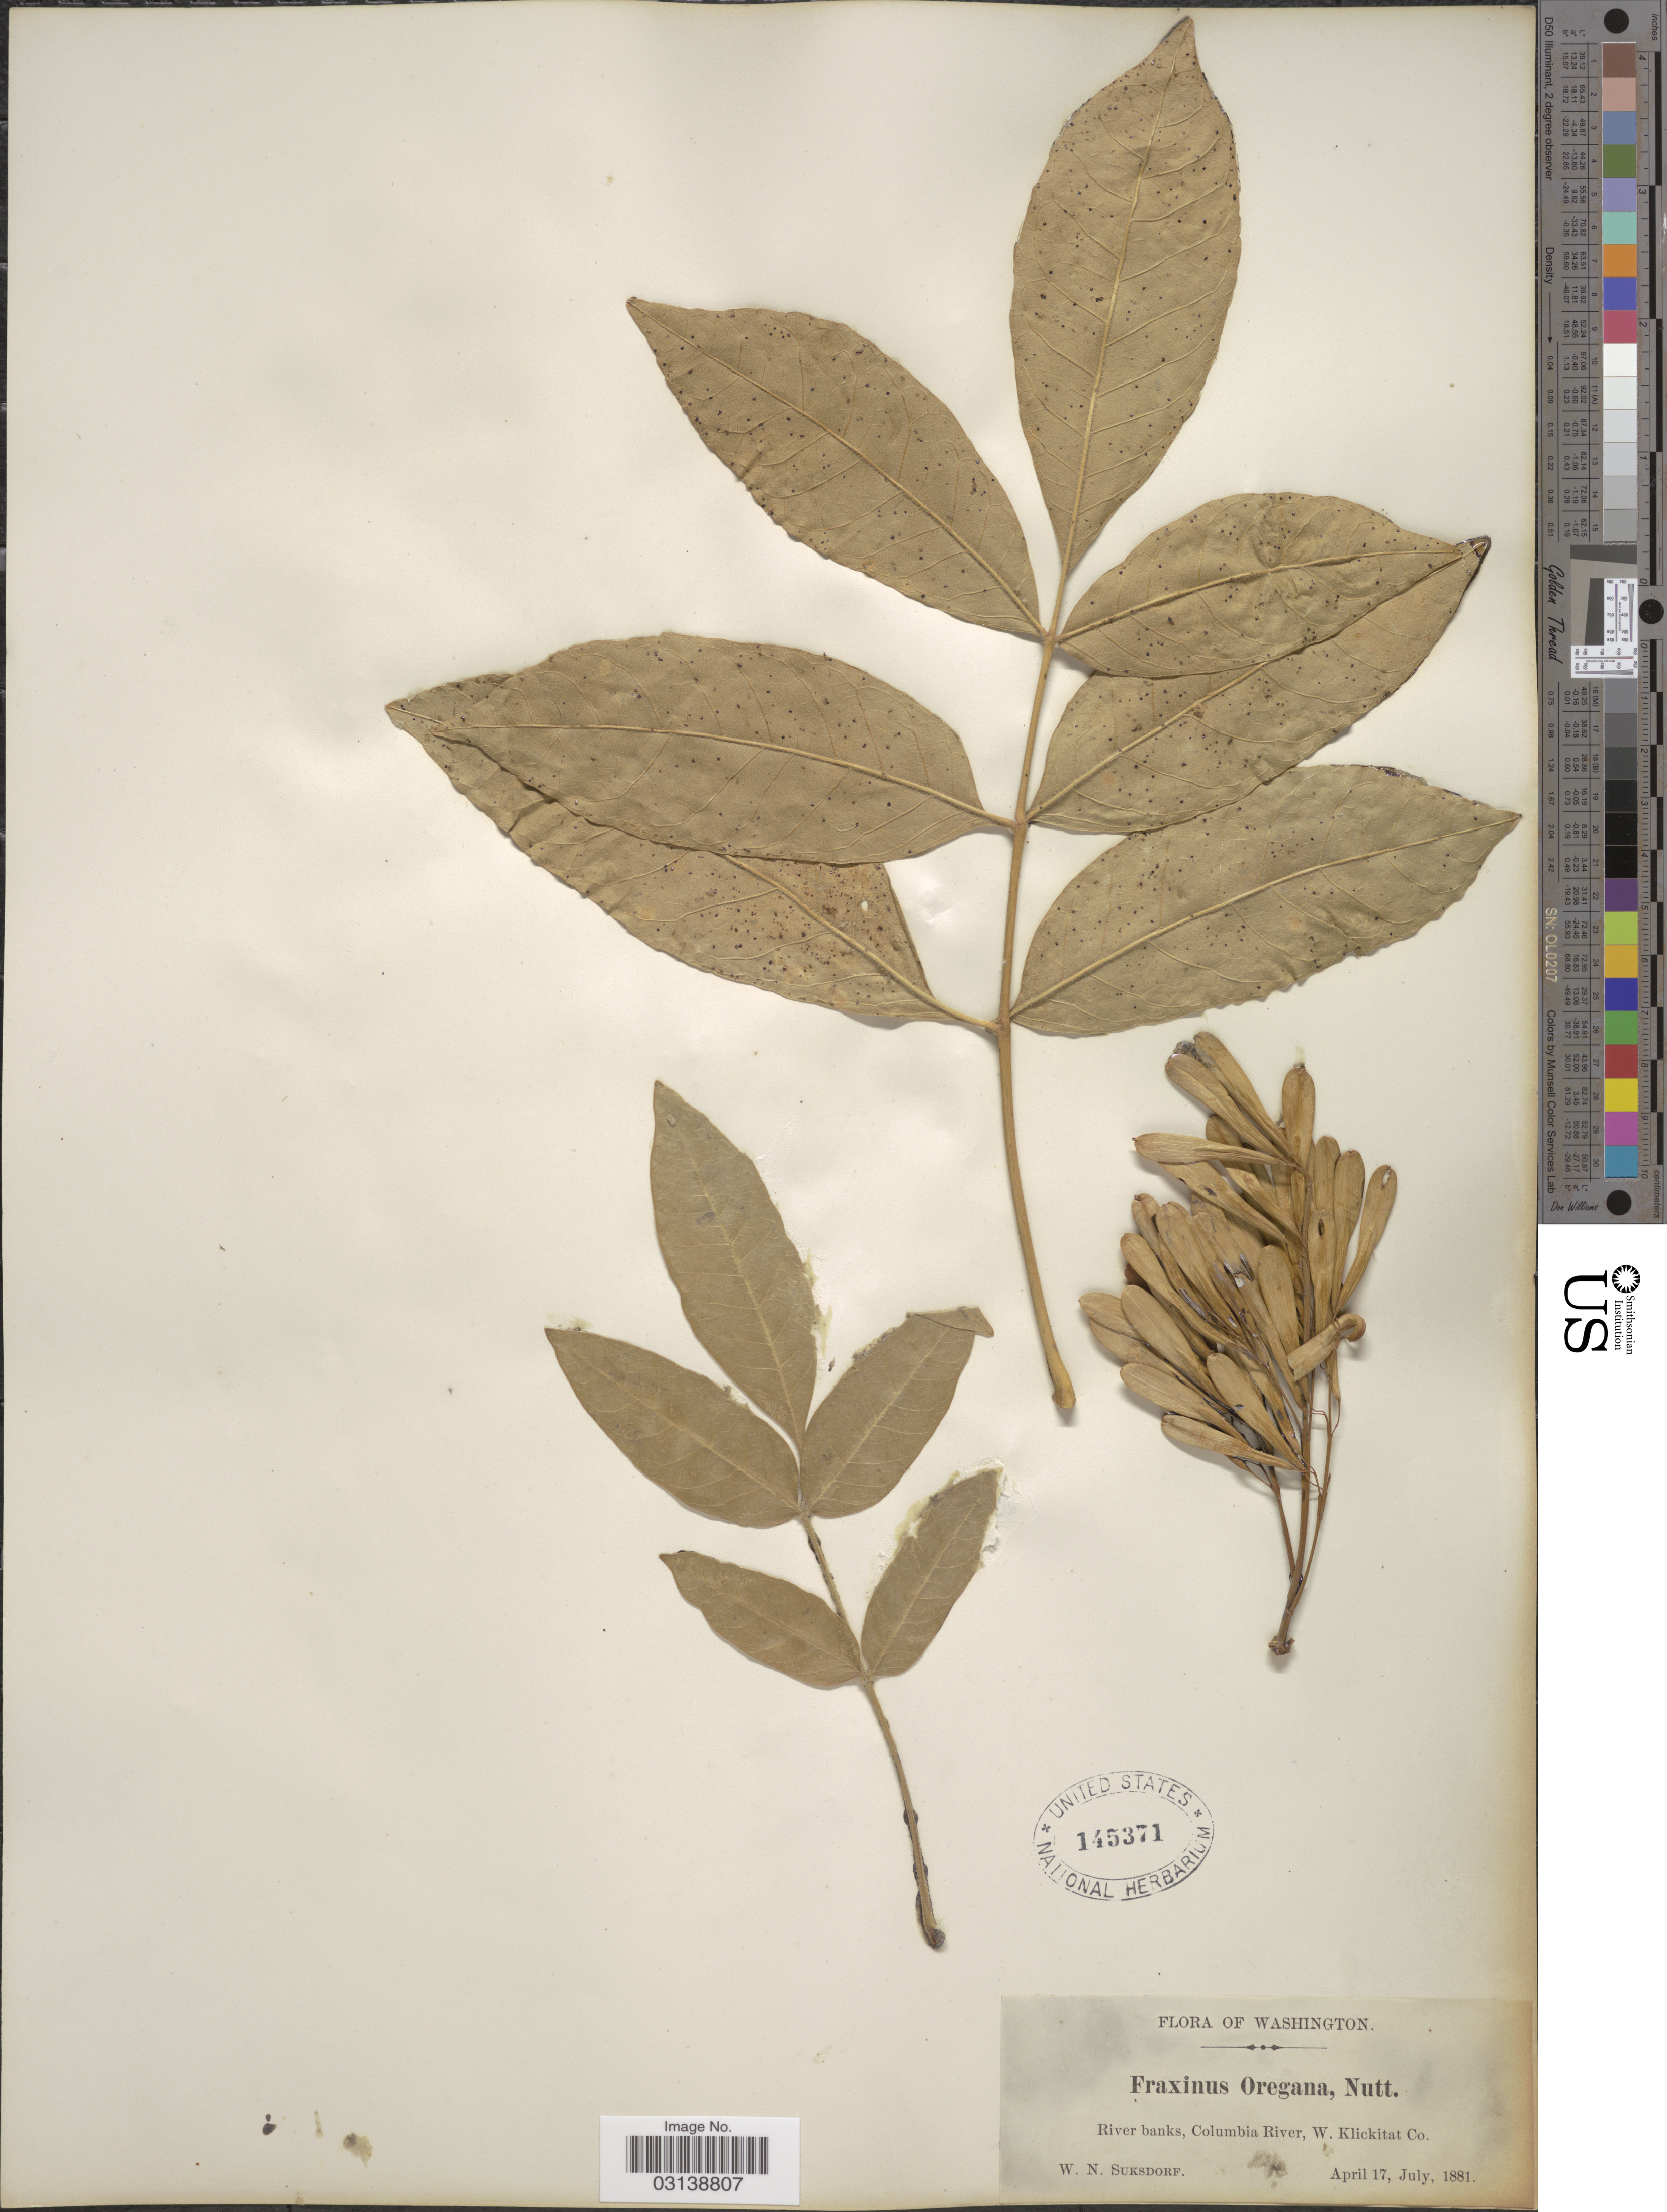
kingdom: Plantae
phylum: Tracheophyta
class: Magnoliopsida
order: Lamiales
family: Oleaceae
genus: Fraxinus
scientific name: Fraxinus latifolia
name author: Benth.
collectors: W. N. Suksdorf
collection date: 1881-04-17/1881-07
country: United States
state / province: Washington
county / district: Klickitat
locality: Columbia River, W. Klickitat Co.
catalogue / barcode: US 145371